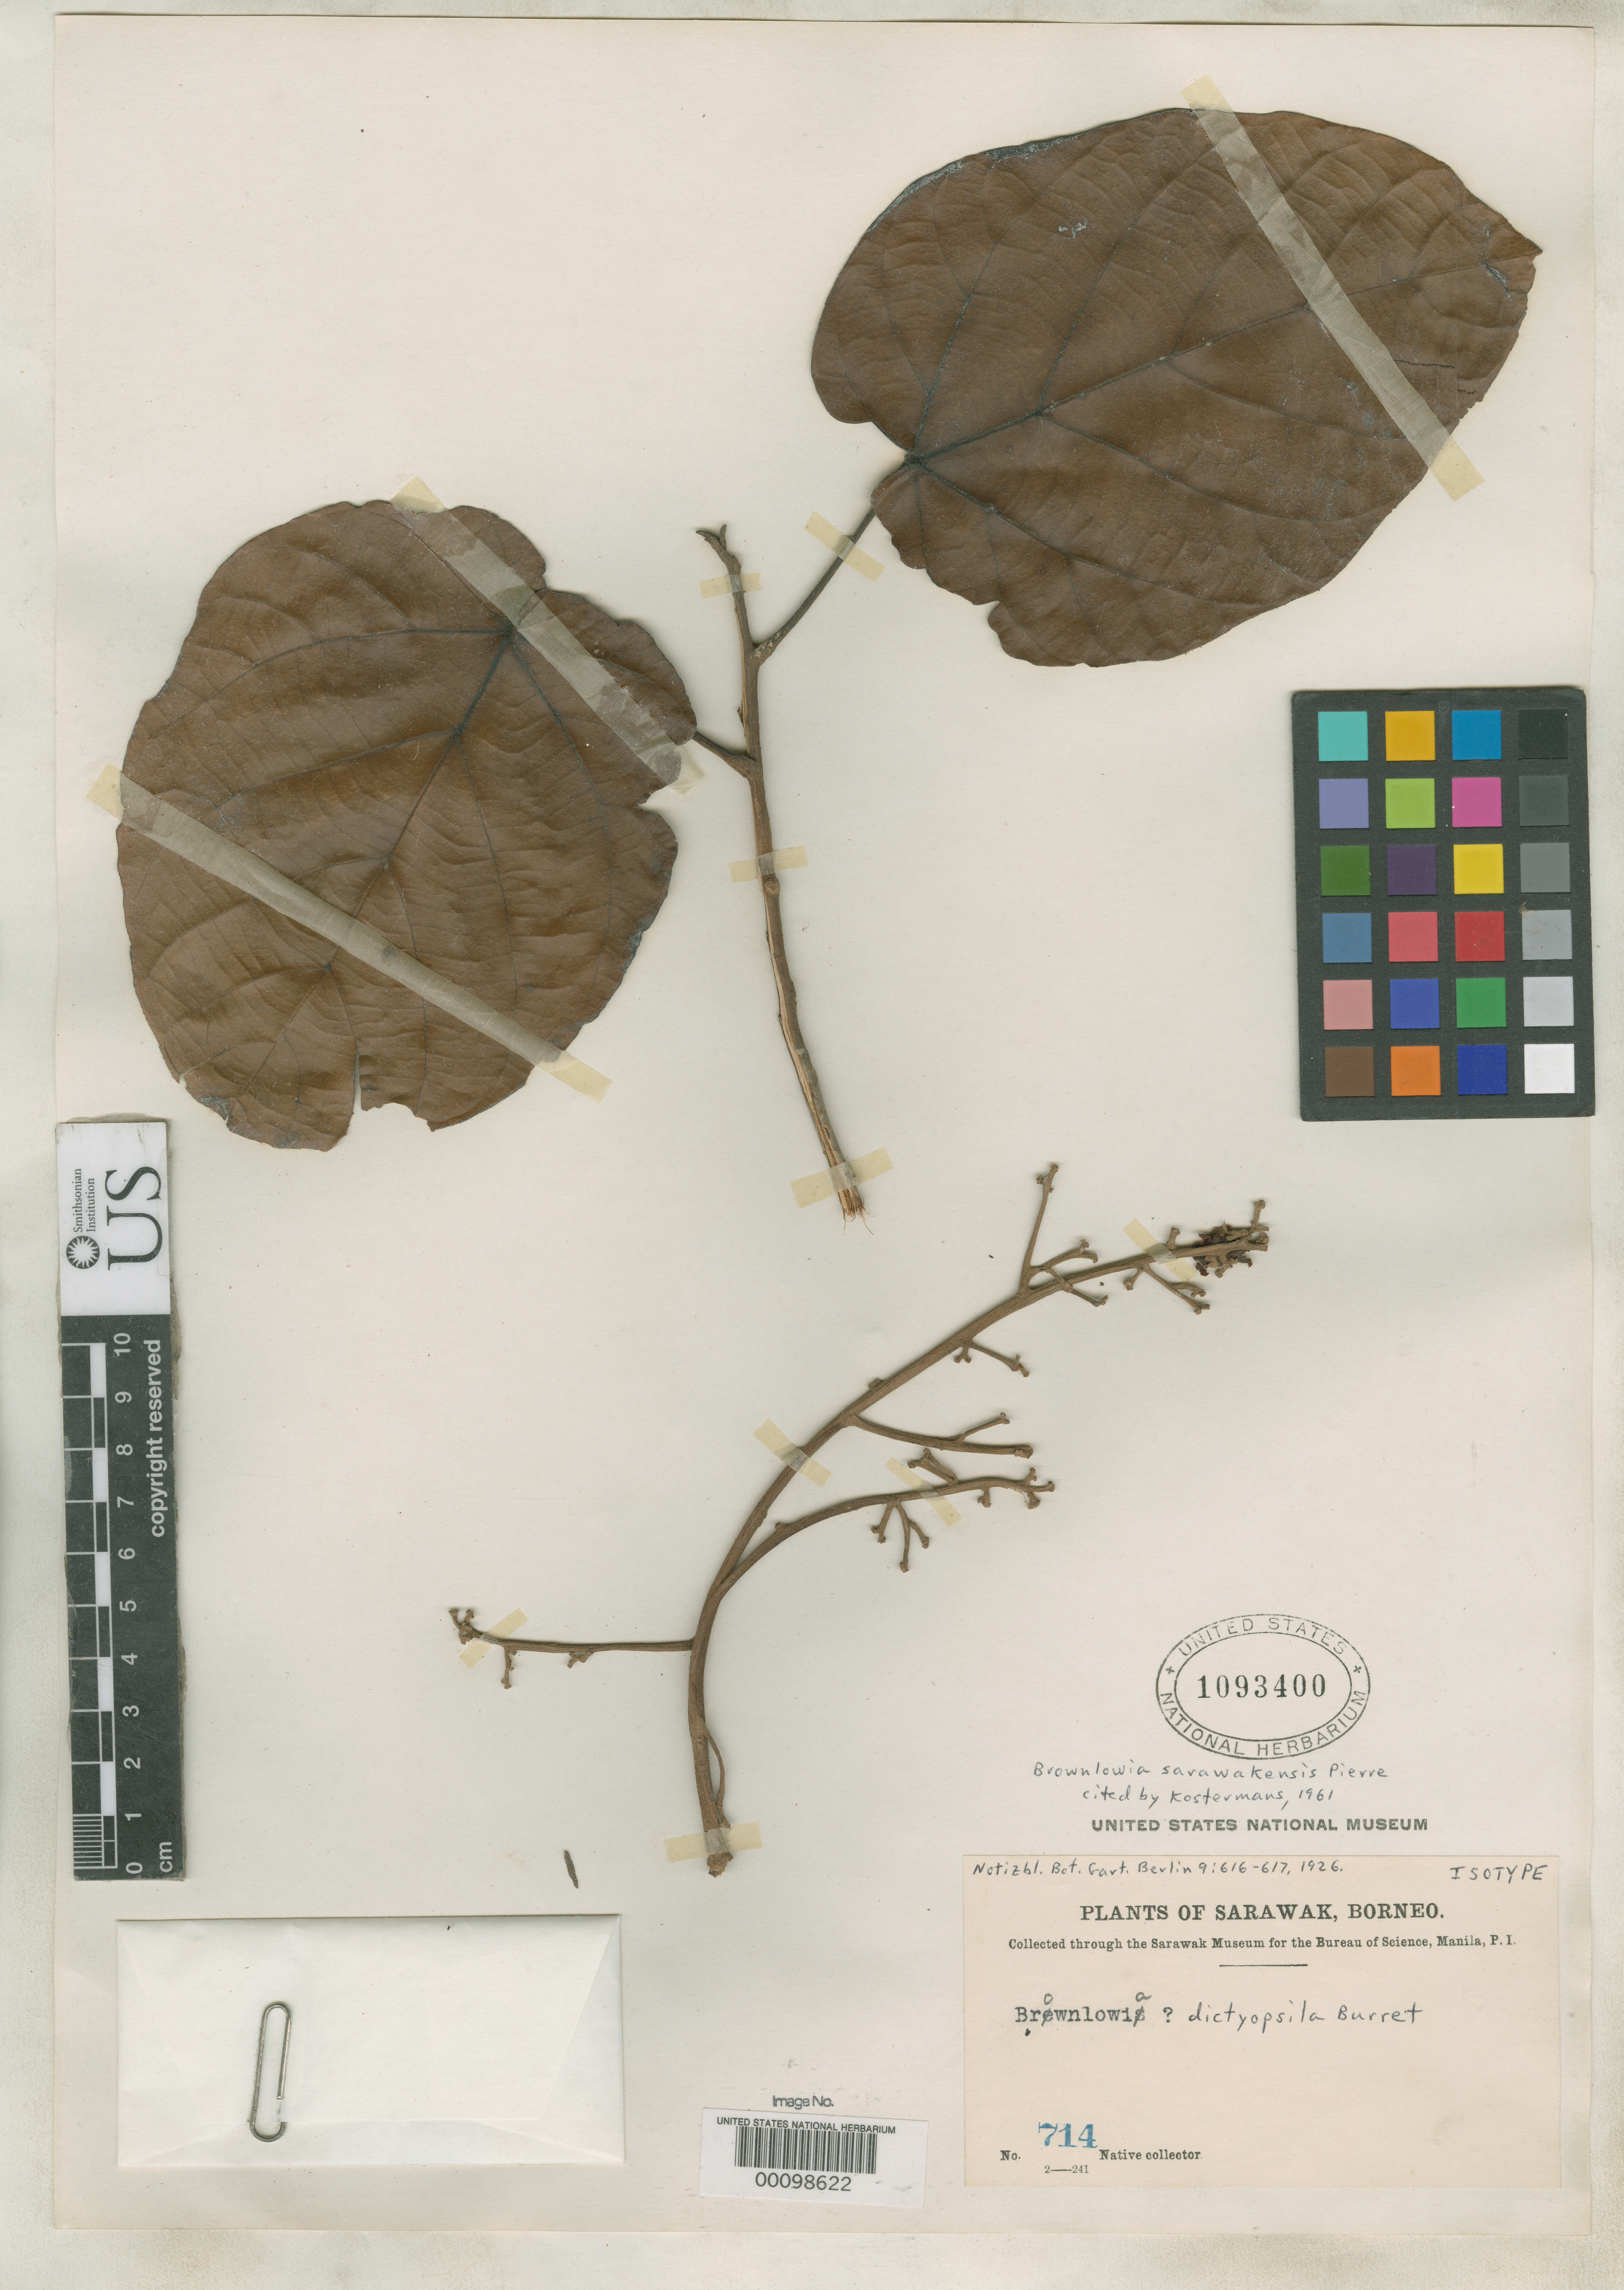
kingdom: Plantae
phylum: Tracheophyta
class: Magnoliopsida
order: Malvales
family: Malvaceae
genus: Brownlowia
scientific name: Brownlowia dictyopsila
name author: Burret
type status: Isotype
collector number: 714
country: Malaysia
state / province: Sarawak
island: Borneo Island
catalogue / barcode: US 1093400